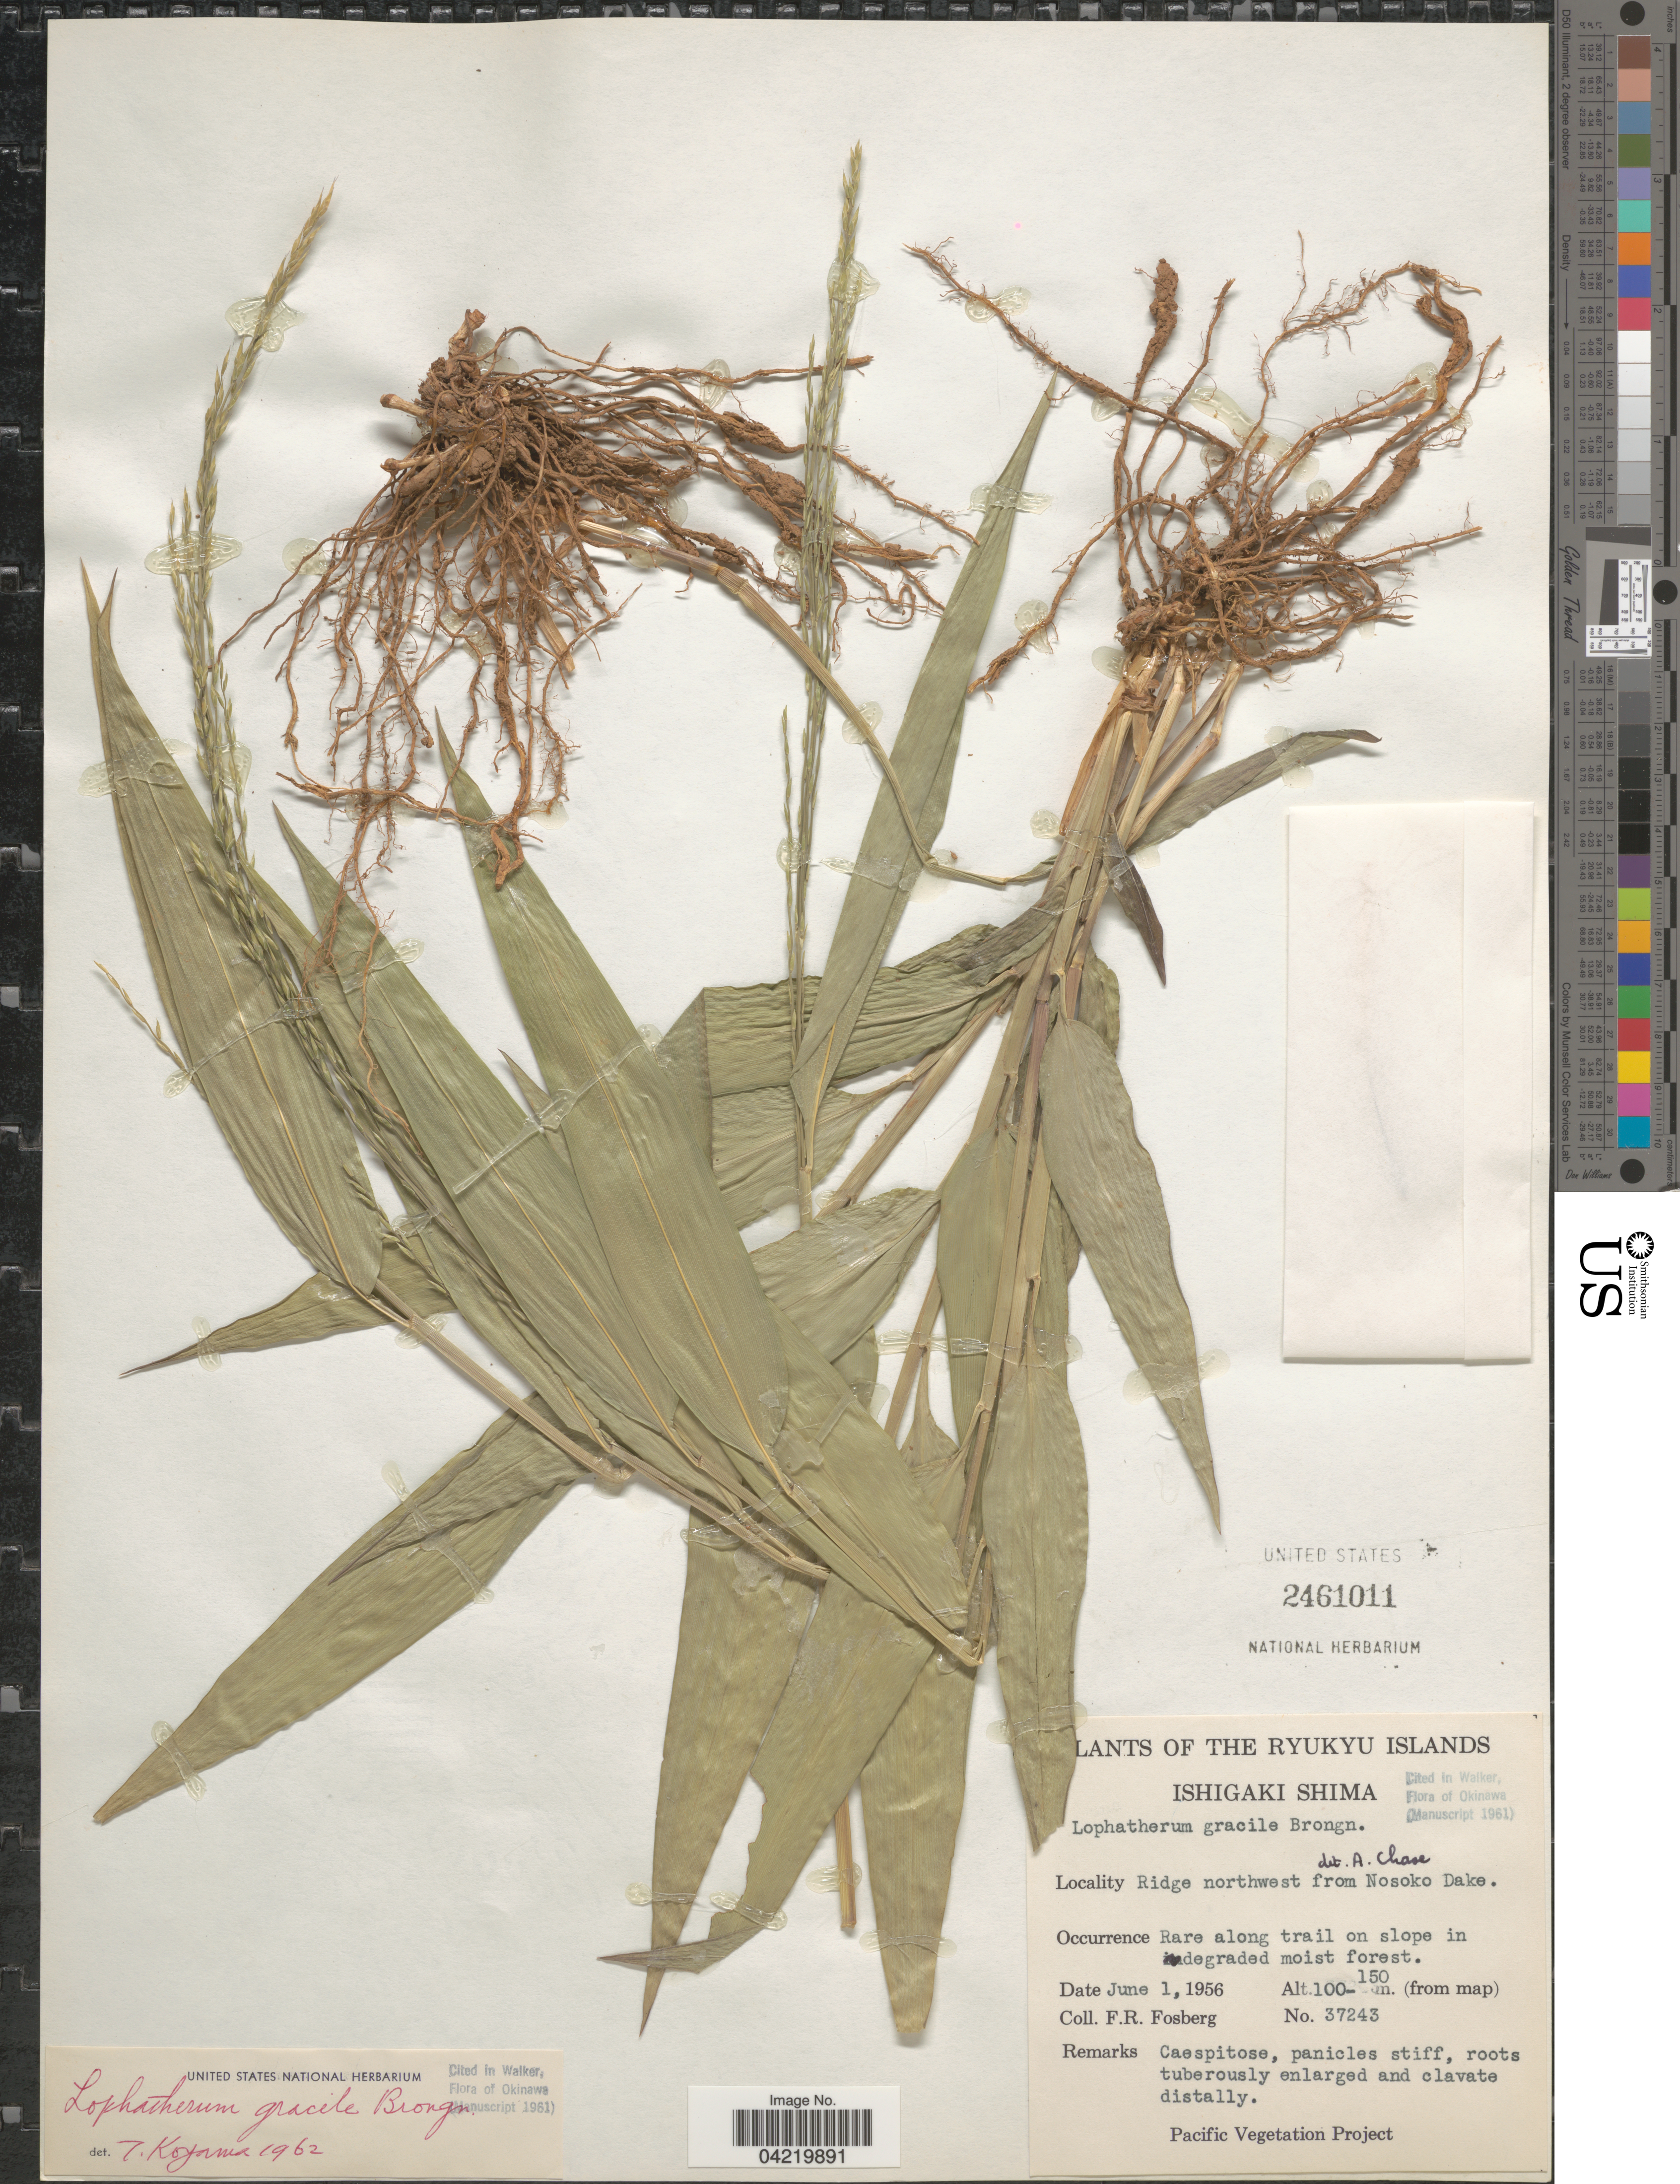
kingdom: Plantae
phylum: Tracheophyta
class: Liliopsida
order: Poales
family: Poaceae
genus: Lophatherum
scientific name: Lophatherum gracile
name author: Brongn.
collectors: F. R. Fosberg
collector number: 37243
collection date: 1956-06-01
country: Japan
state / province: Okinawa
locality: Ryukyu Islands. Ishigaki Shima. Ridge northwest from Nosoko Dake.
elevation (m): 100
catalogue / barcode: US 2461011